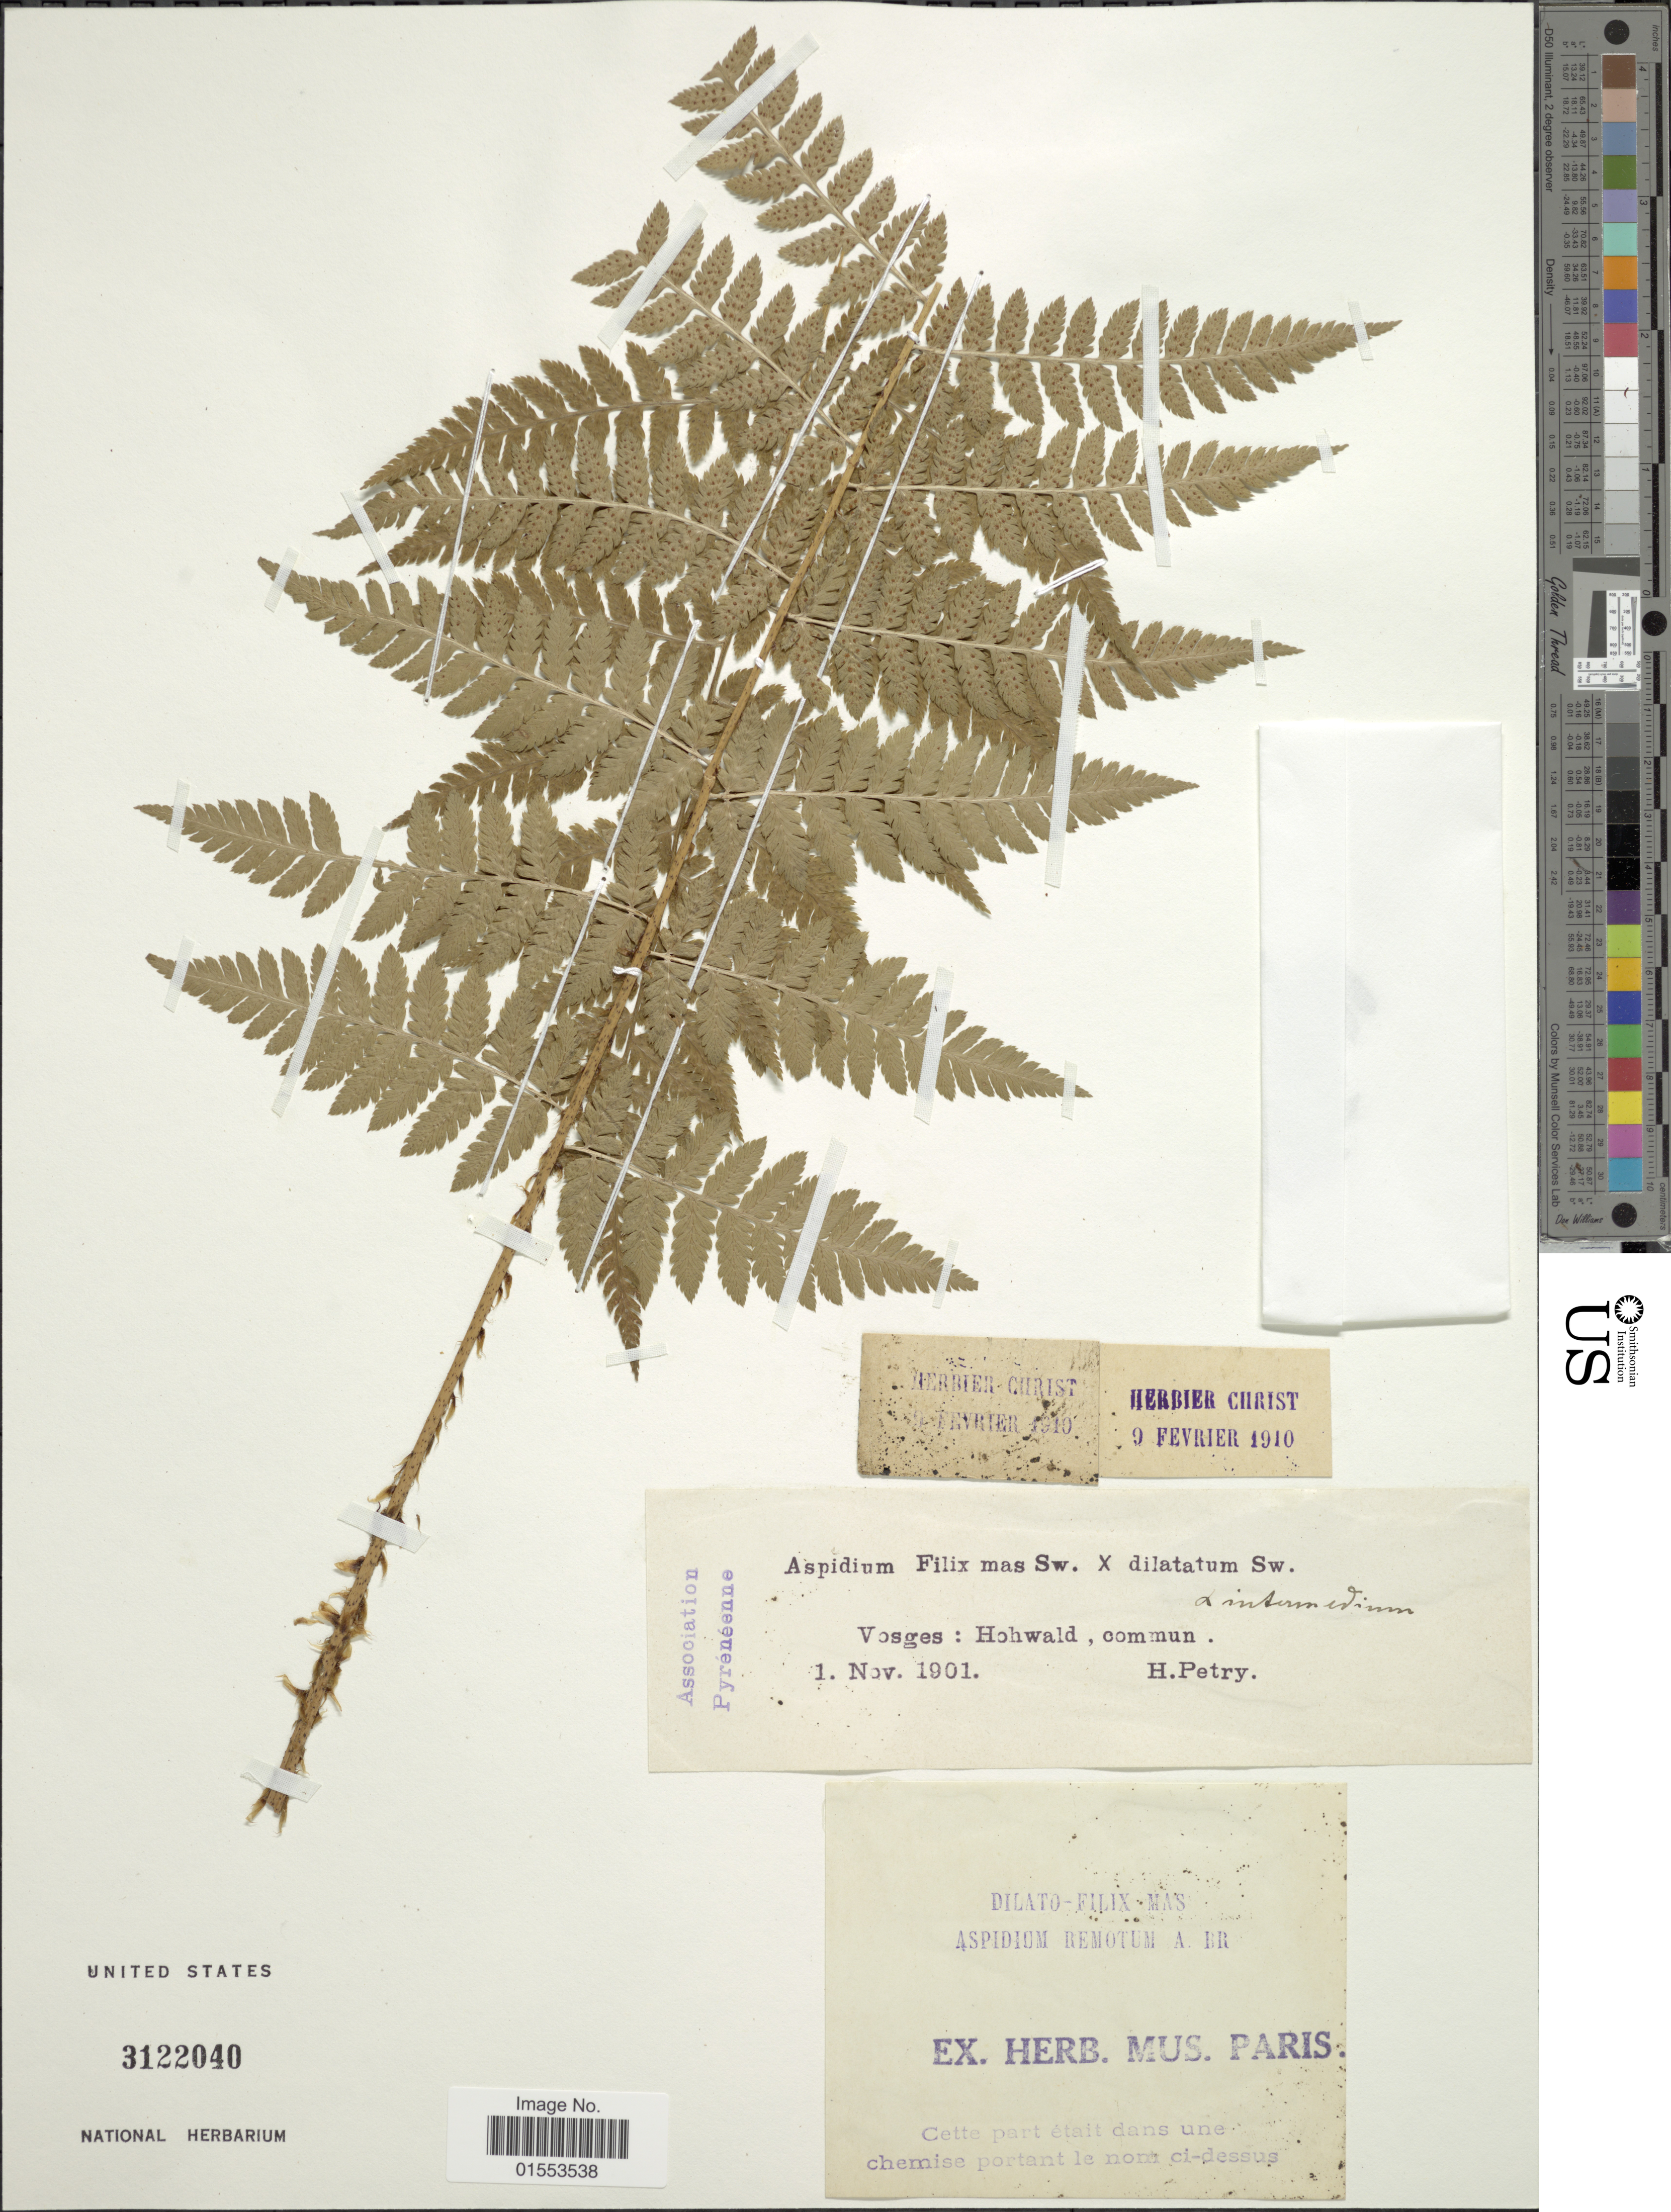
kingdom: Plantae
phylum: Tracheophyta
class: Polypodiopsida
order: Polypodiales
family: Dryopteridaceae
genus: Dryopteris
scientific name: Dryopteris sp.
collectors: H. Petry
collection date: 1901-11-01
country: France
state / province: Grand Est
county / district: Vosges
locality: Vosges: Hohwald, commun.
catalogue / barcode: US 3122040